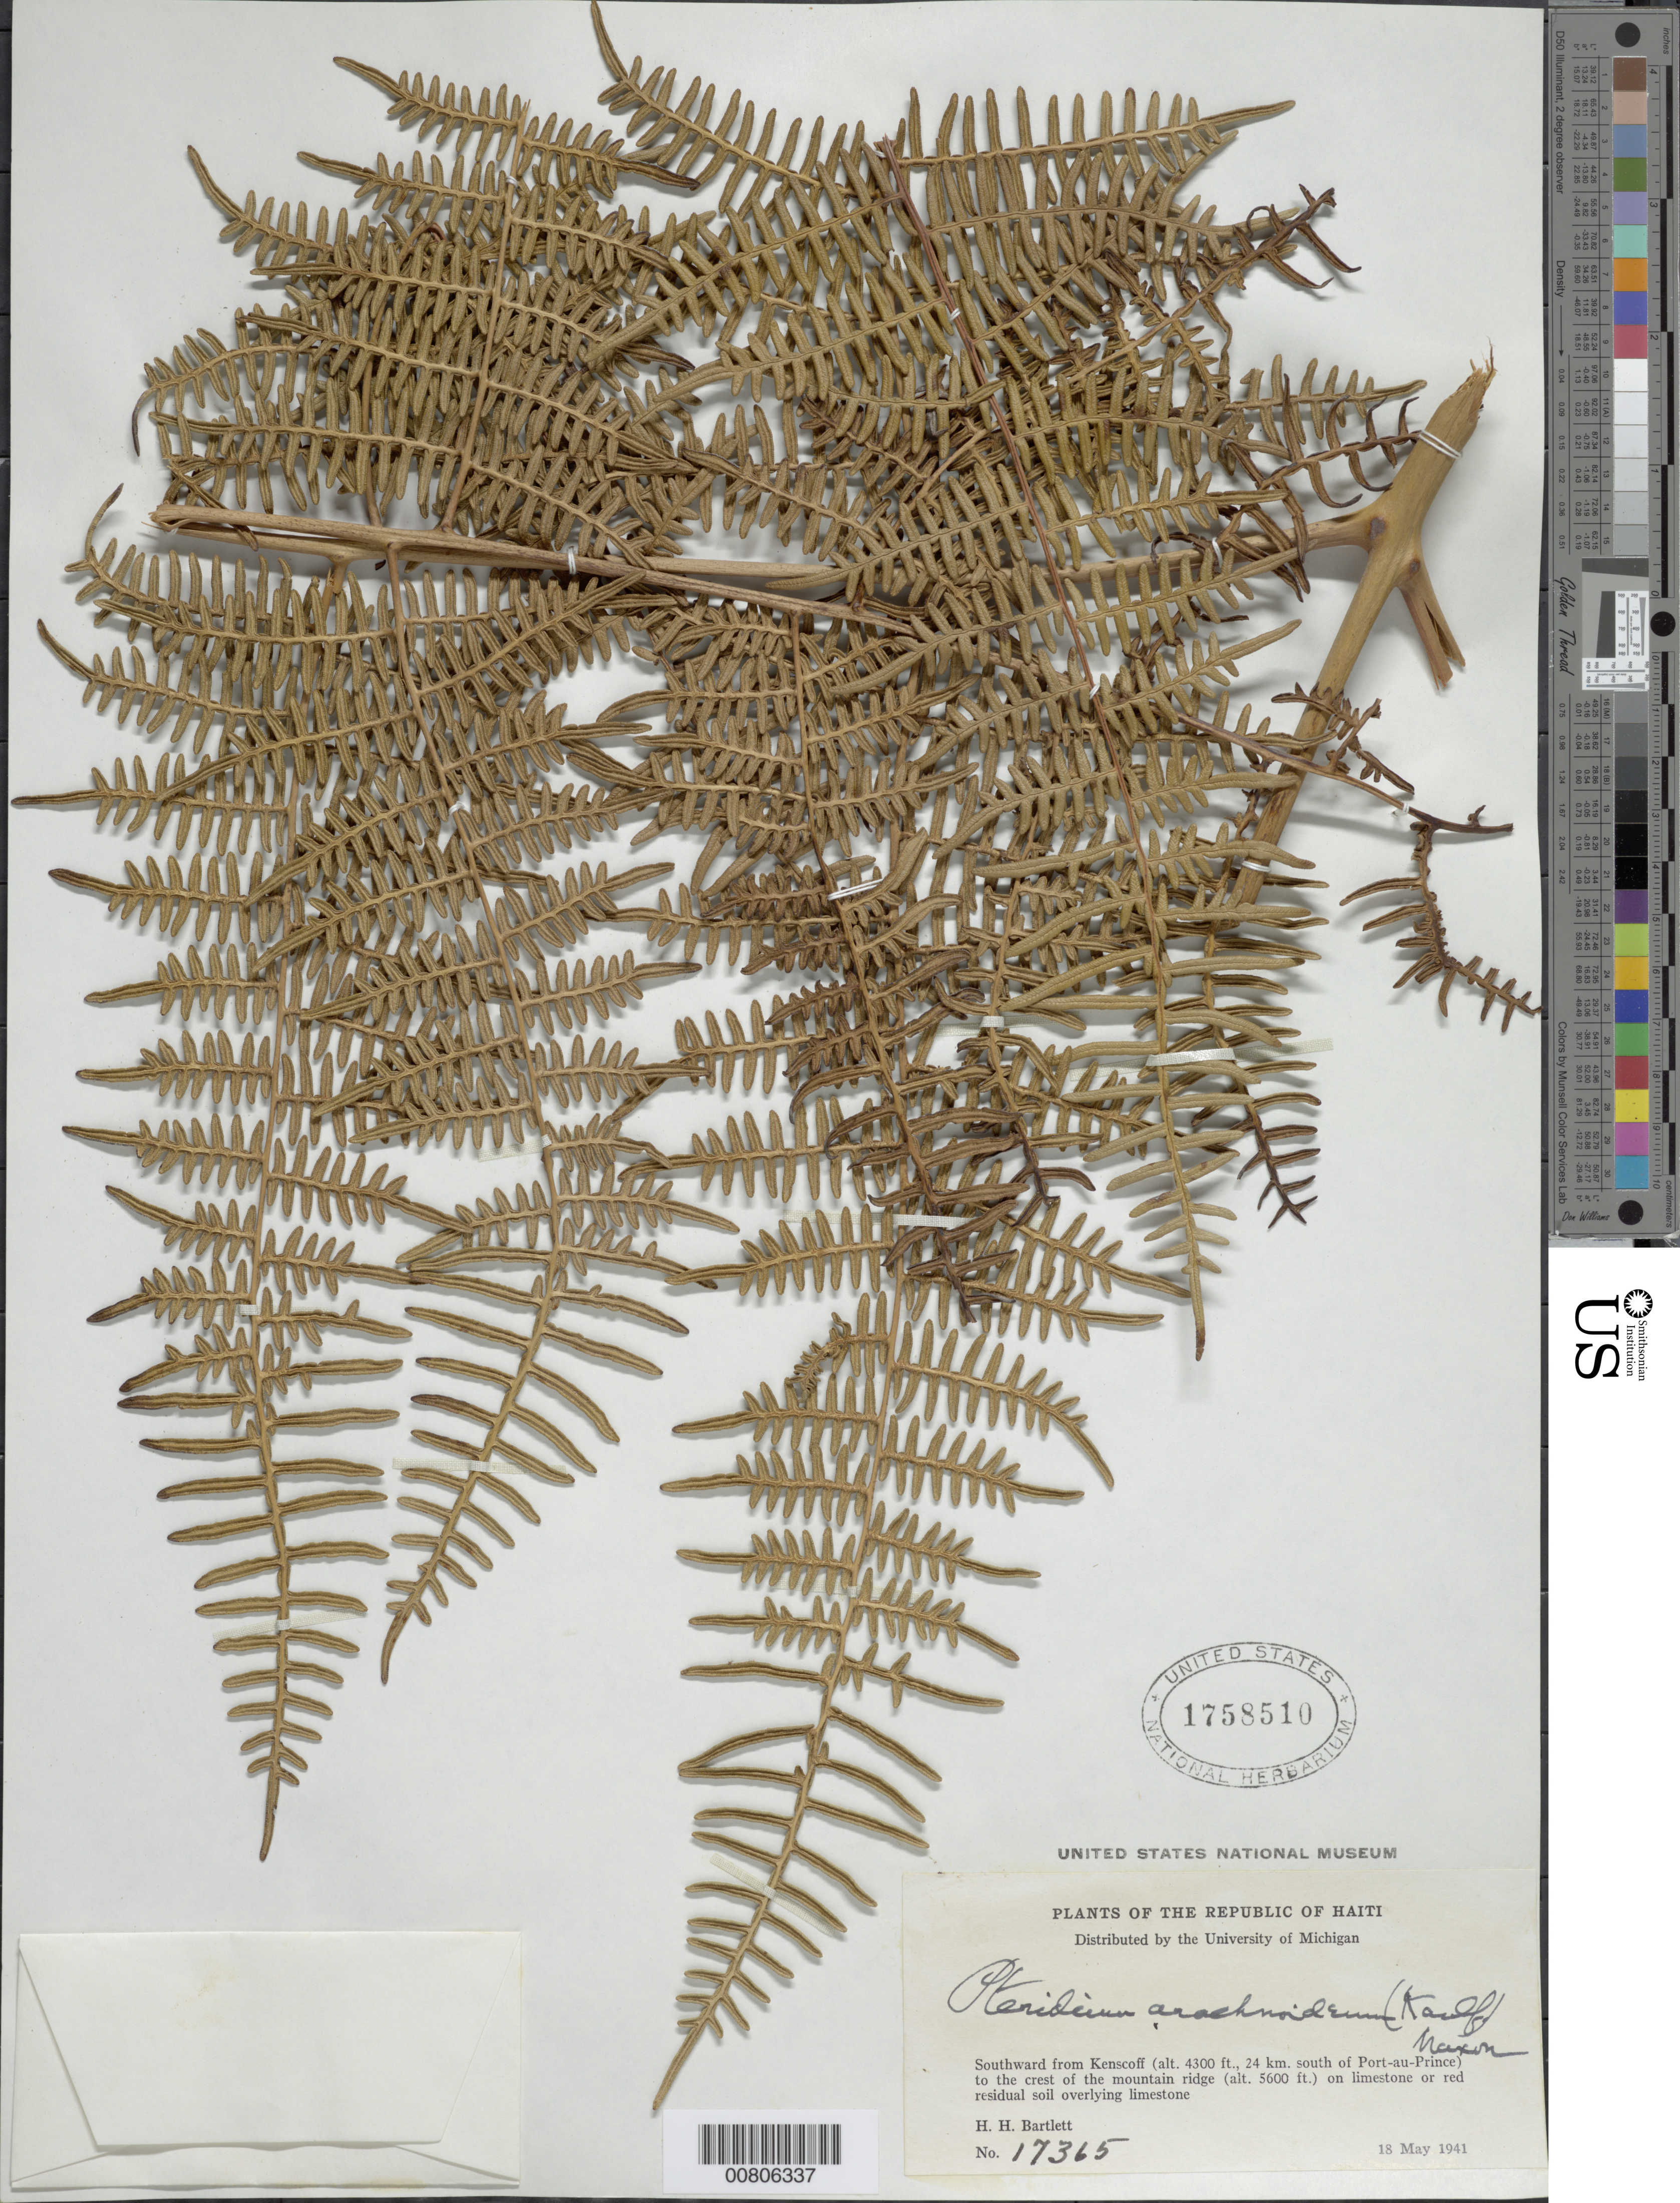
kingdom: Plantae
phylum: Tracheophyta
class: Polypodiopsida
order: Polypodiales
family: Dennstaedtiaceae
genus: Pteridium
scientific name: Pteridium aquilinum var. arachnoideum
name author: (Kaulf.) Herter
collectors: H. H. Bartlett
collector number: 17365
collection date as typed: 18 May 1941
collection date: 1941-05-18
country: Haiti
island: Hispaniola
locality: Kenscoff, 24km S of Port au Prince to crest of mountain ridge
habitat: On limestone or red residual soil overlying limestone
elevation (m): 1311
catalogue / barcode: US 1758510